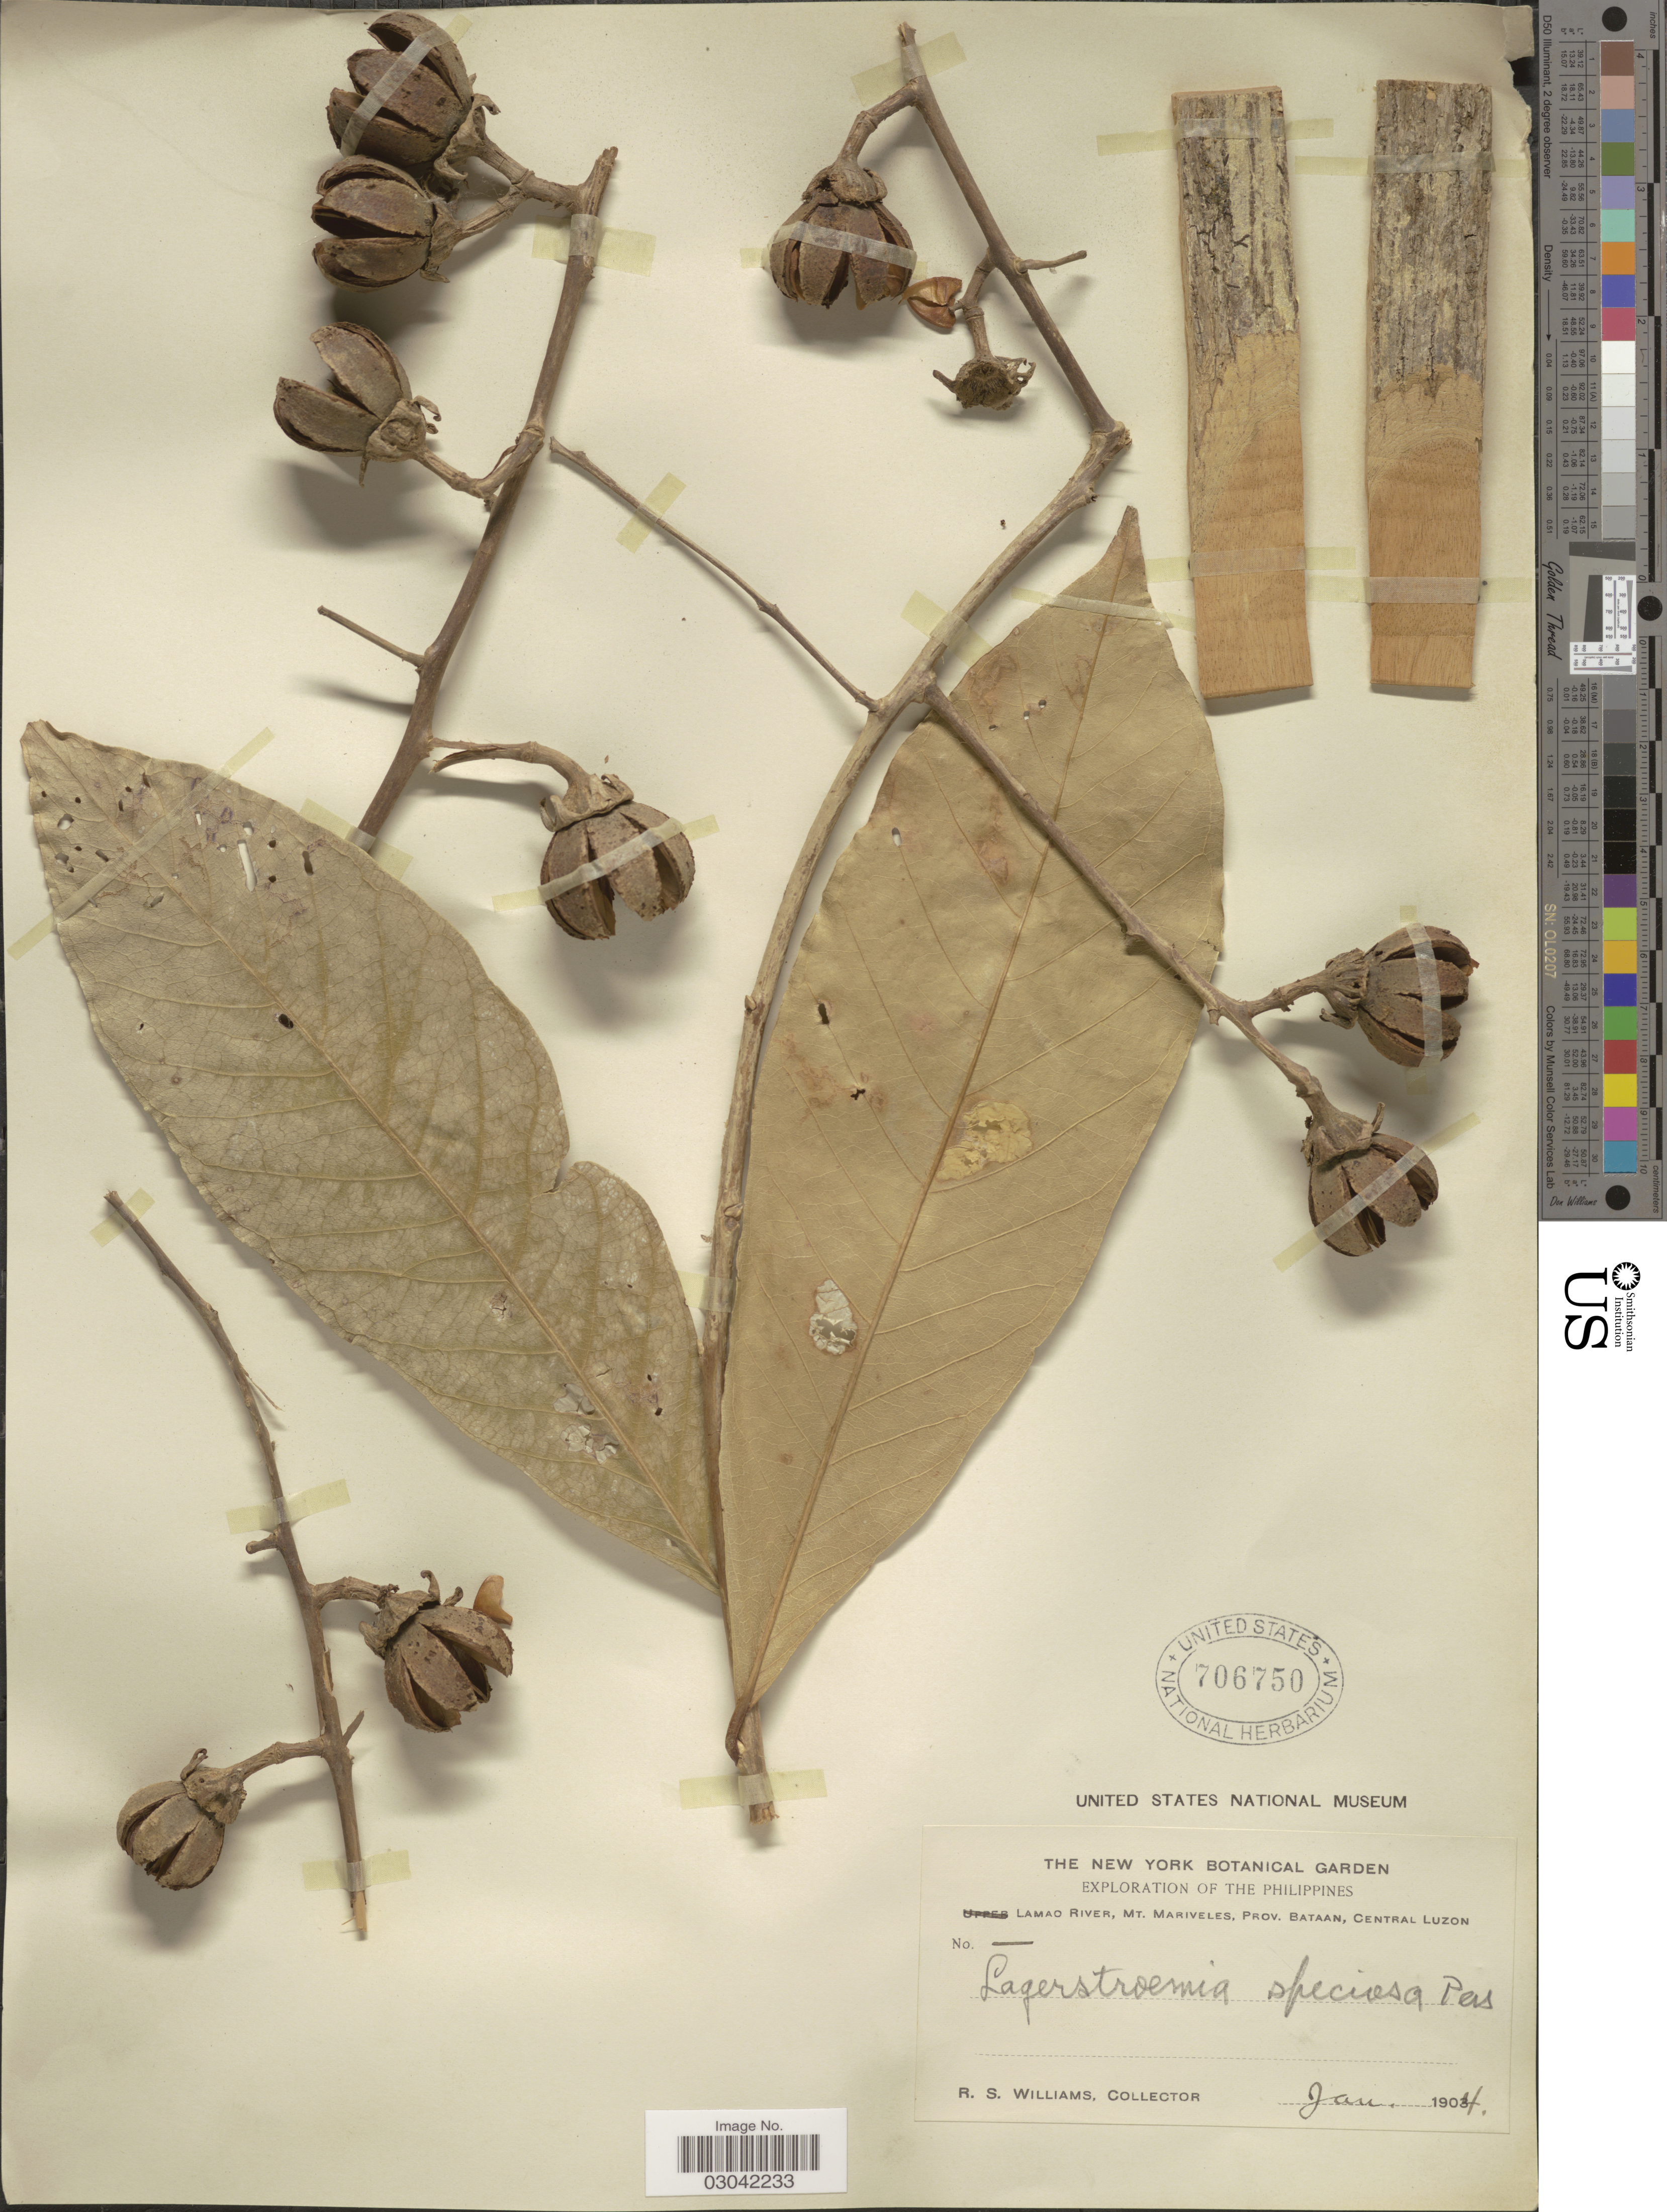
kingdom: Plantae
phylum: Tracheophyta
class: Magnoliopsida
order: Myrtales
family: Lythraceae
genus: Lagerstroemia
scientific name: Lagerstroemia speciosa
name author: (L.) Pers.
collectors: R. S. Williams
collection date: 1904-01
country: Philippines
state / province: Central Luzon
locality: Lamao River, Mt. Mariveles, Prov. Bataan.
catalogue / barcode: US 706750